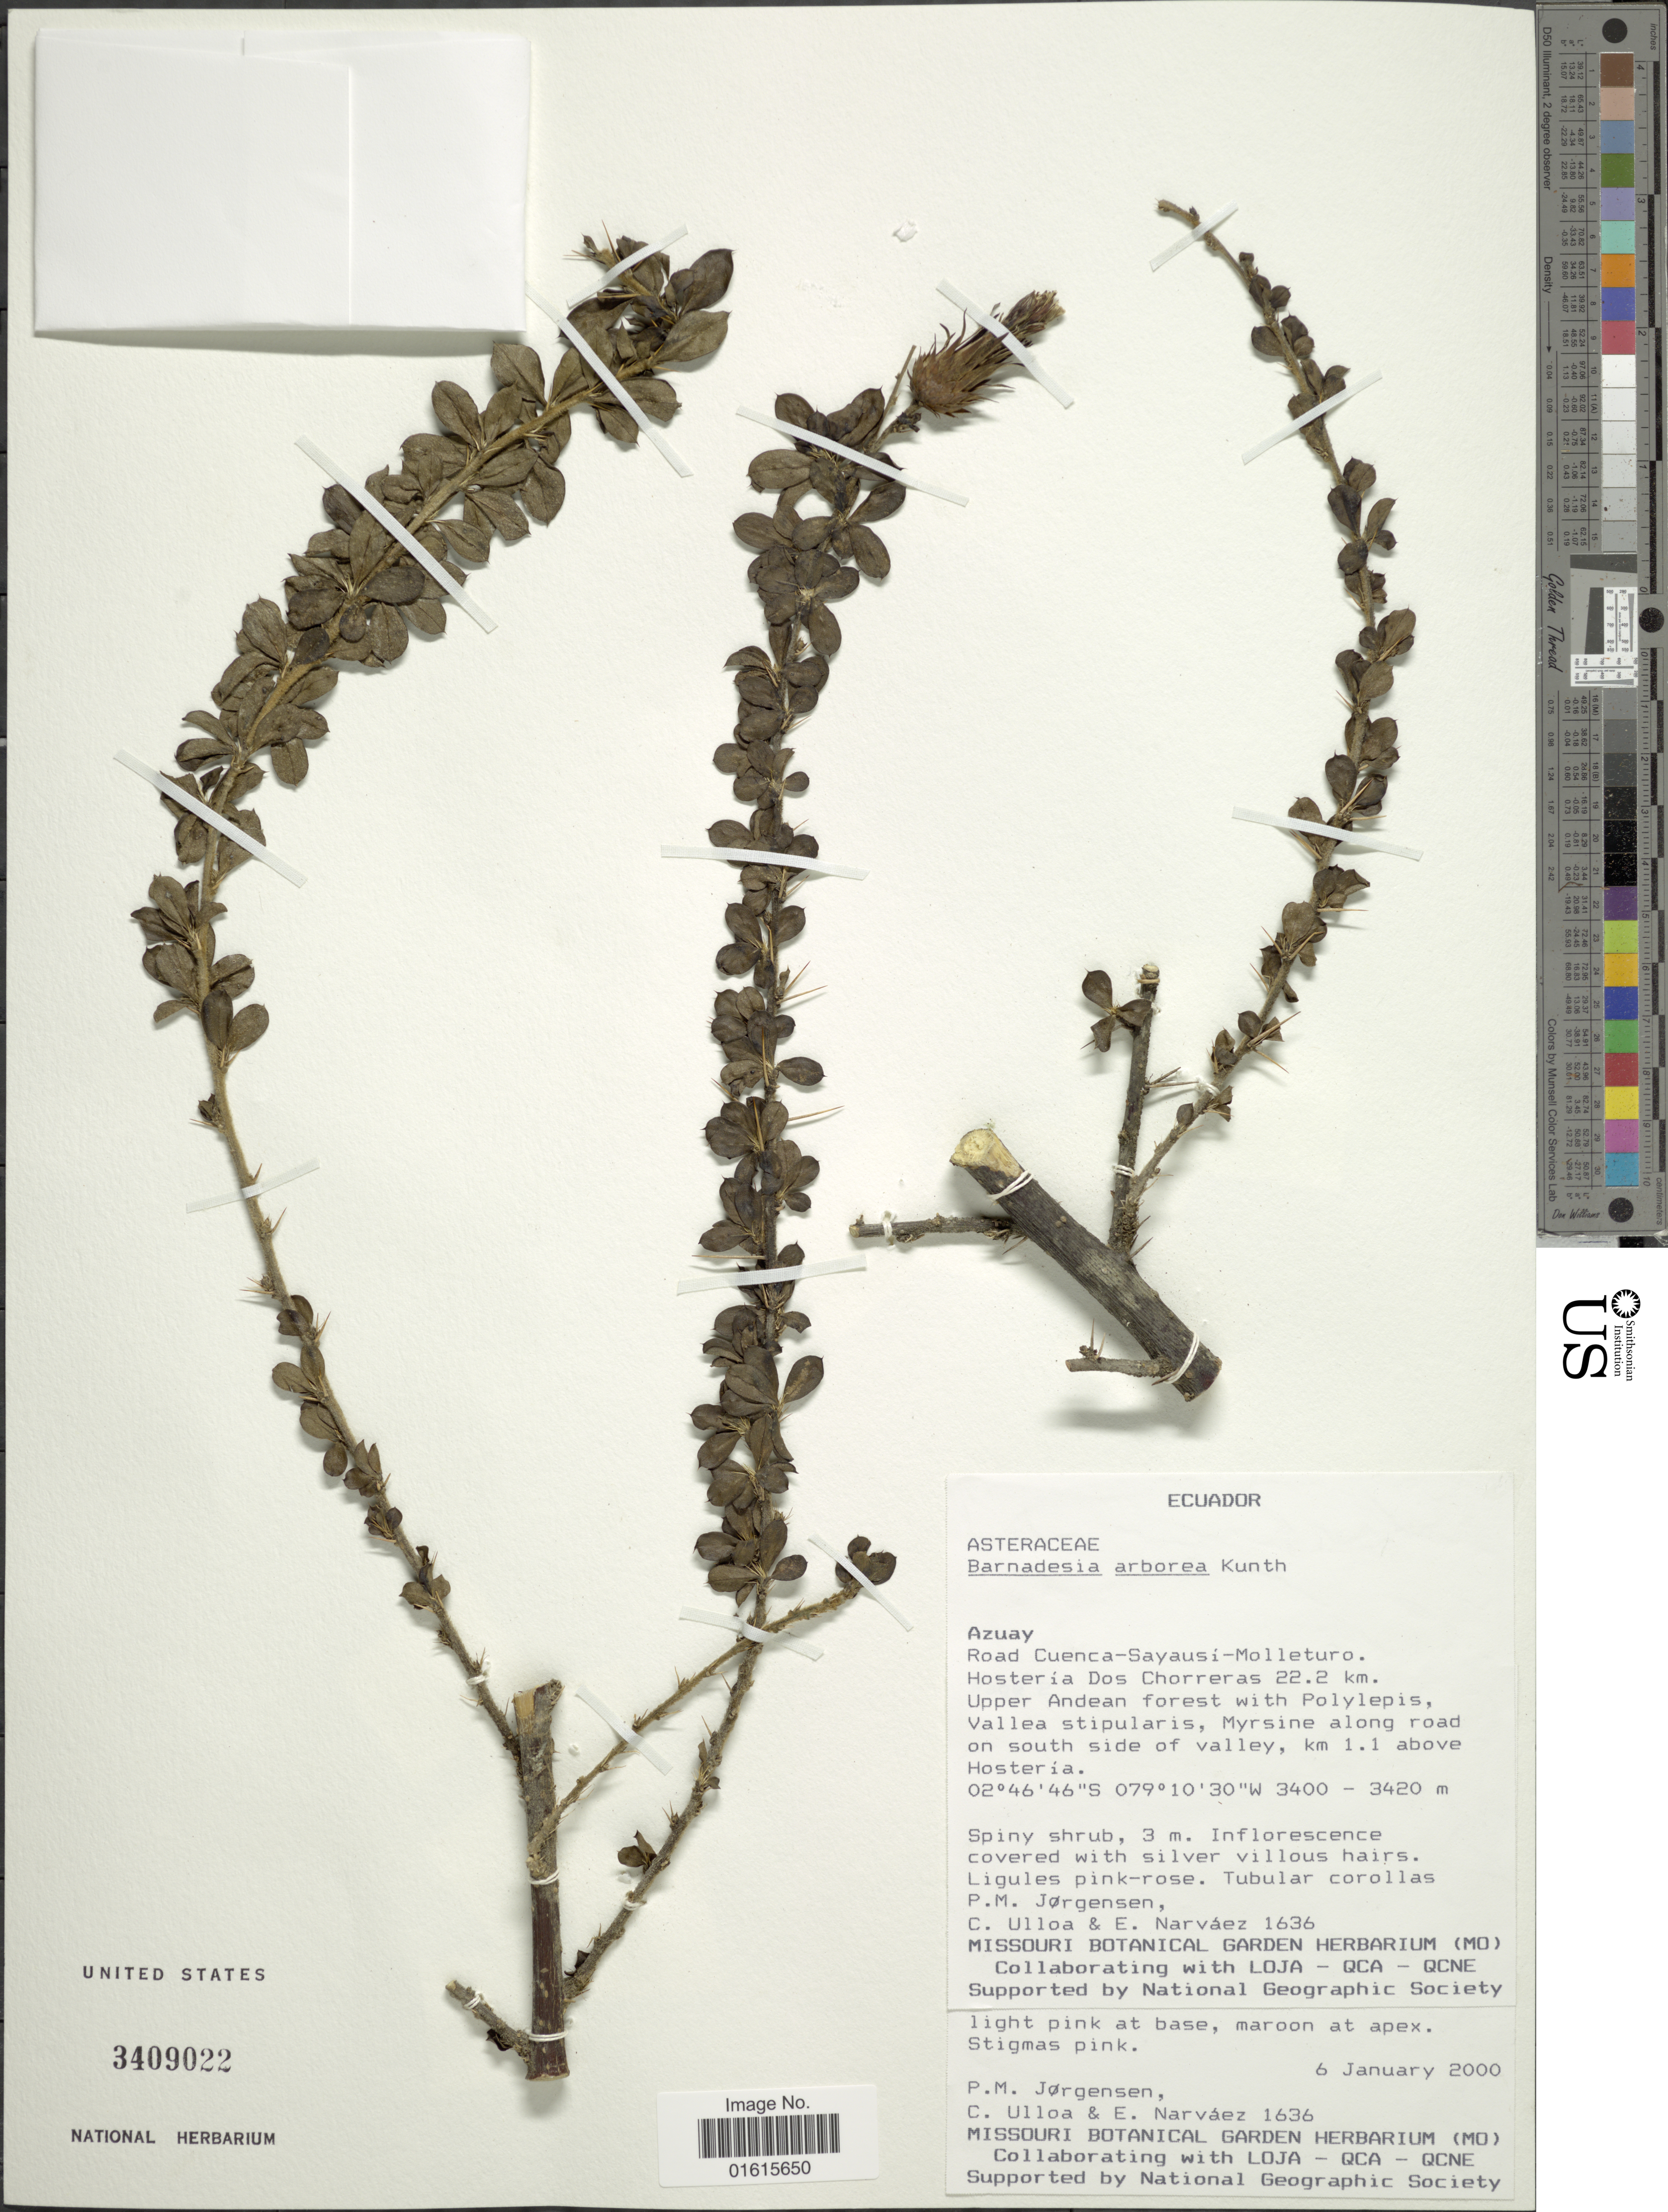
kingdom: Plantae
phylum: Tracheophyta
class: Magnoliopsida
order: Asterales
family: Asteraceae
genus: Barnadesia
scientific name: Barnadesia arborea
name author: Kunth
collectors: P. M. Jørgensen, C. Ulloa & E. Narváez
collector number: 1636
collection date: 2000-01-06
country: Ecuador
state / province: Azuay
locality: Road Cuenca-Sayausi-Molleturo. Hosteria Dos Chorreras 22.2 km. Upper Andean forest with Polylepis, Vallea stipularis, Myrsine along road on south side valley, km 1.1 above Hosteria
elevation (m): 3400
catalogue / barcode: US 3409022